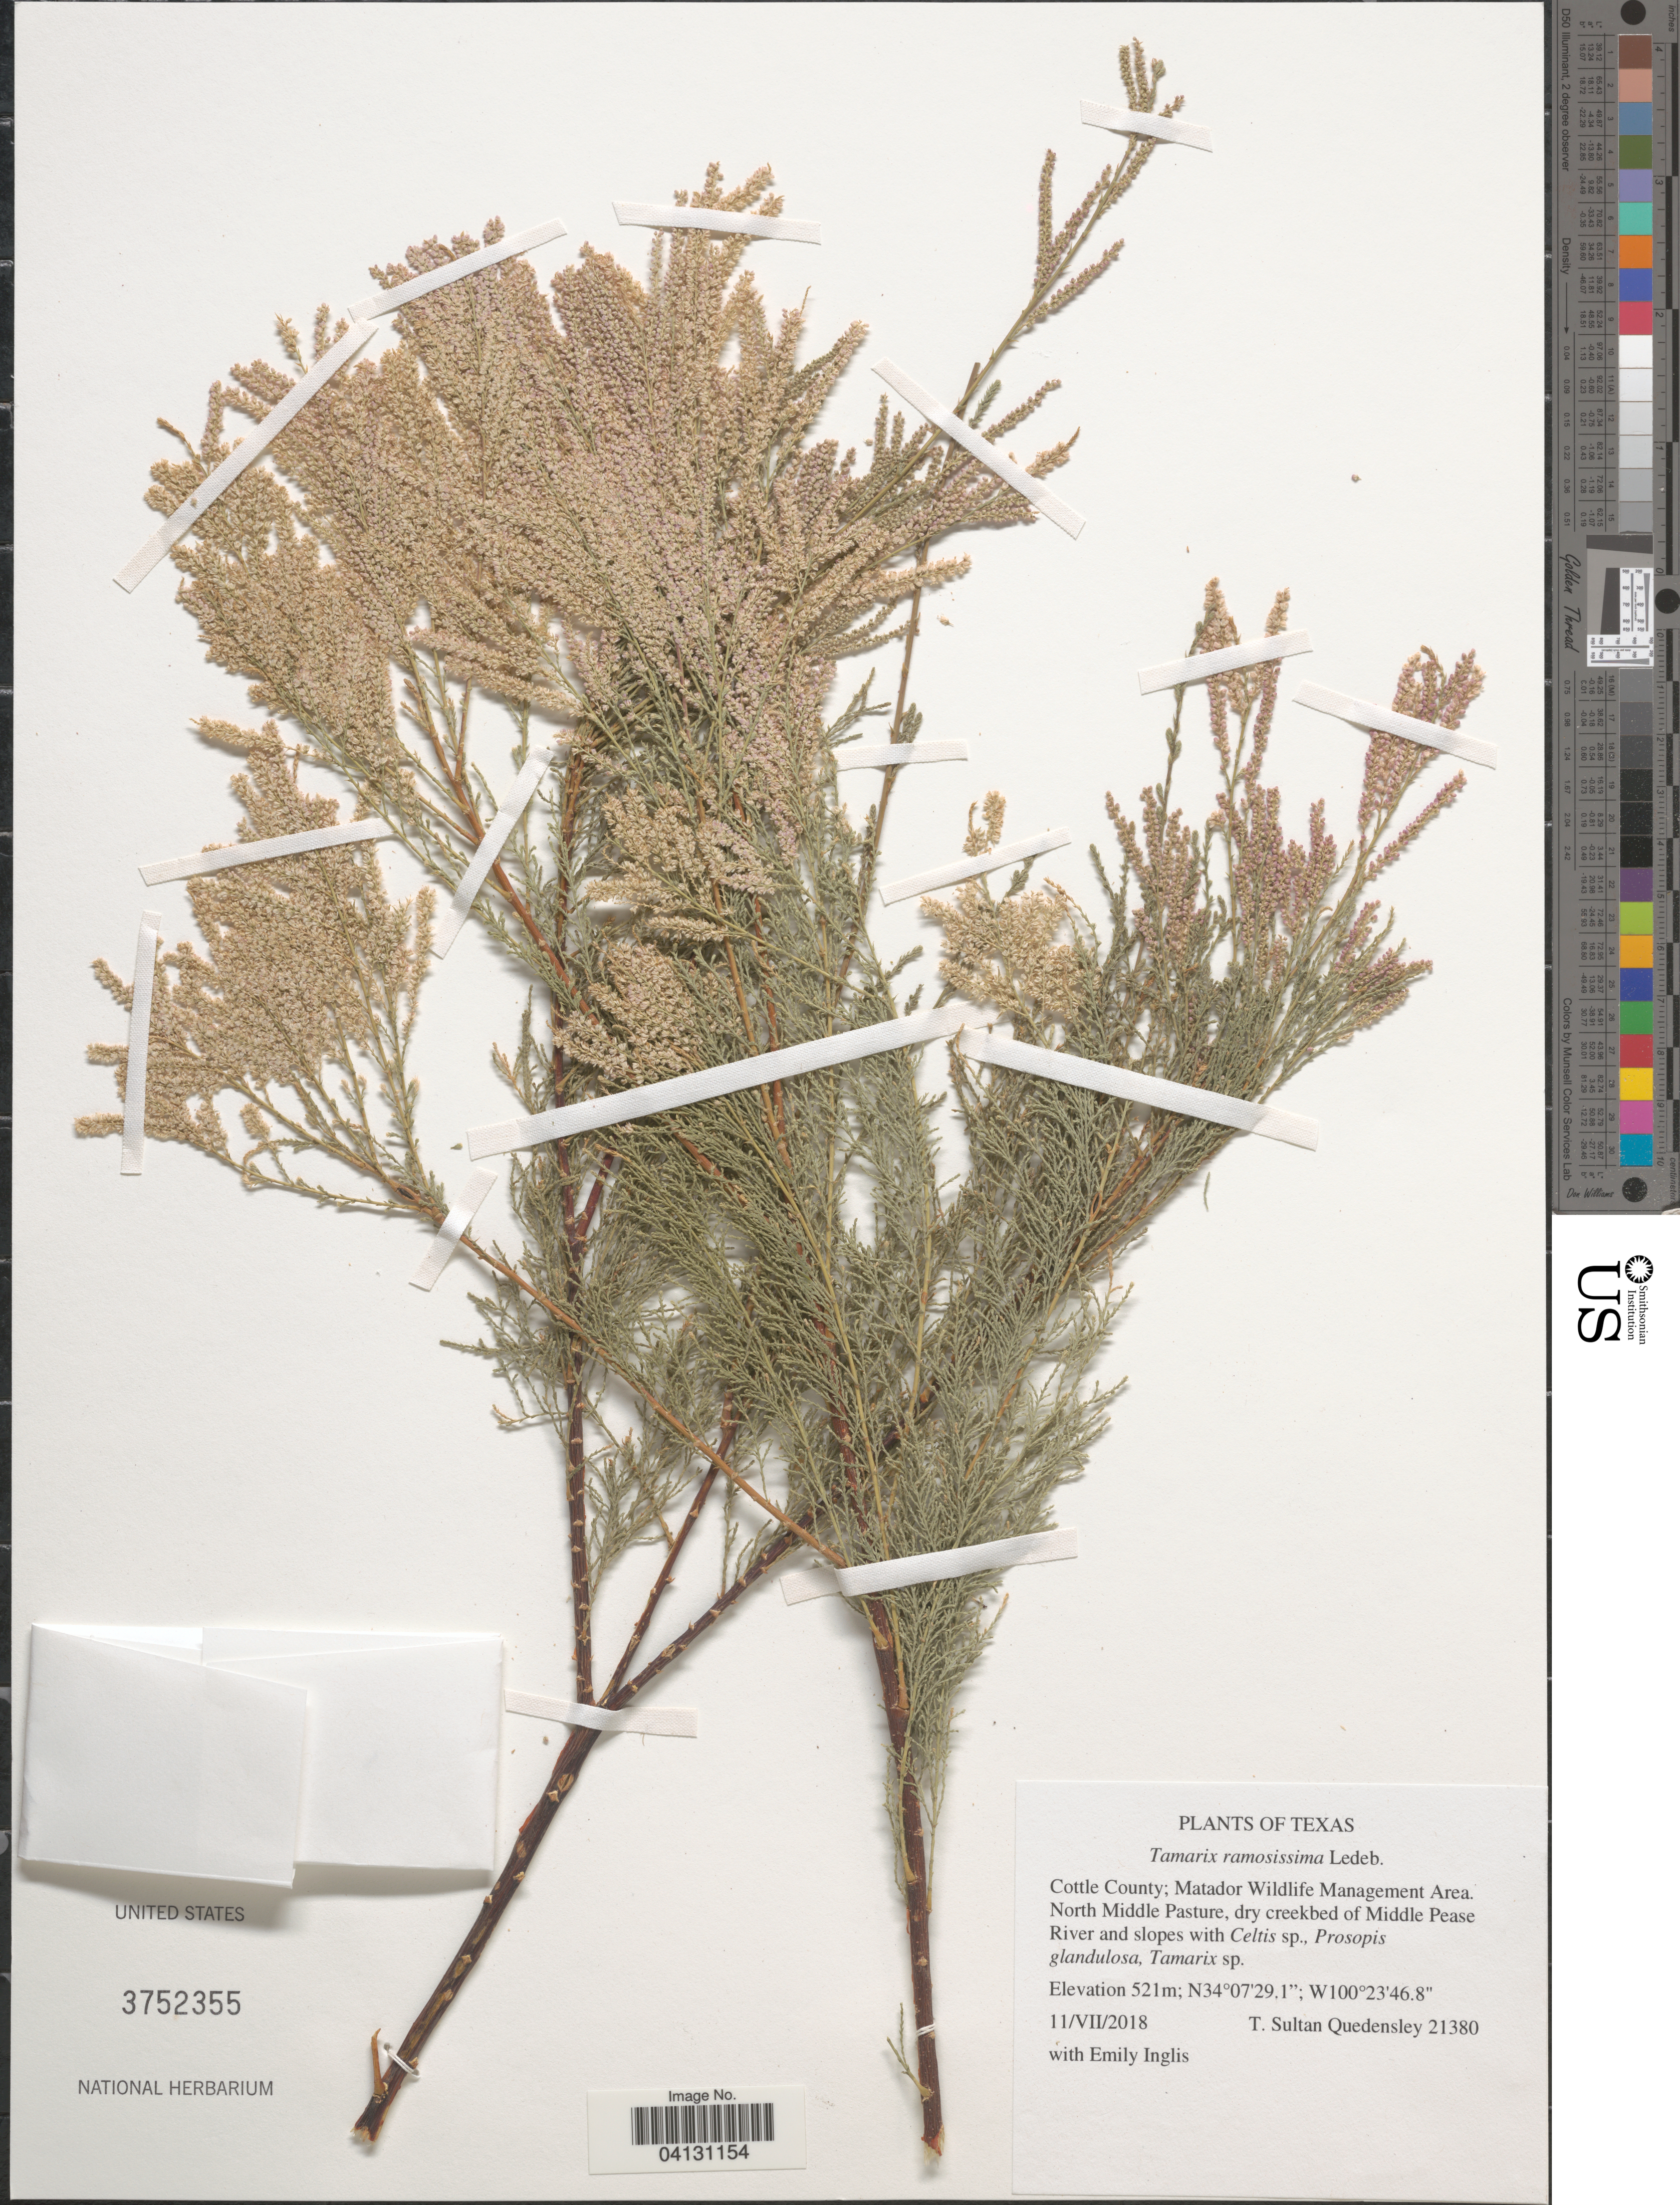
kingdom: Plantae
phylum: Tracheophyta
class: Magnoliopsida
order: Caryophyllales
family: Tamaricaceae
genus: Tamarix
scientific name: Tamarix ramosissima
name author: Ledeb.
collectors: T. S. Quedensley & E. Inglis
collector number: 21380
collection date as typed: Transcribed d/m/y: 11/7/2018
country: United States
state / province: Texas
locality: Cottle County: Matador Wildlife Management Area. North Middle Pasture, dry creekbed of Middle Pease River and slopes.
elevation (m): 521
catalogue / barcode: US 3752355